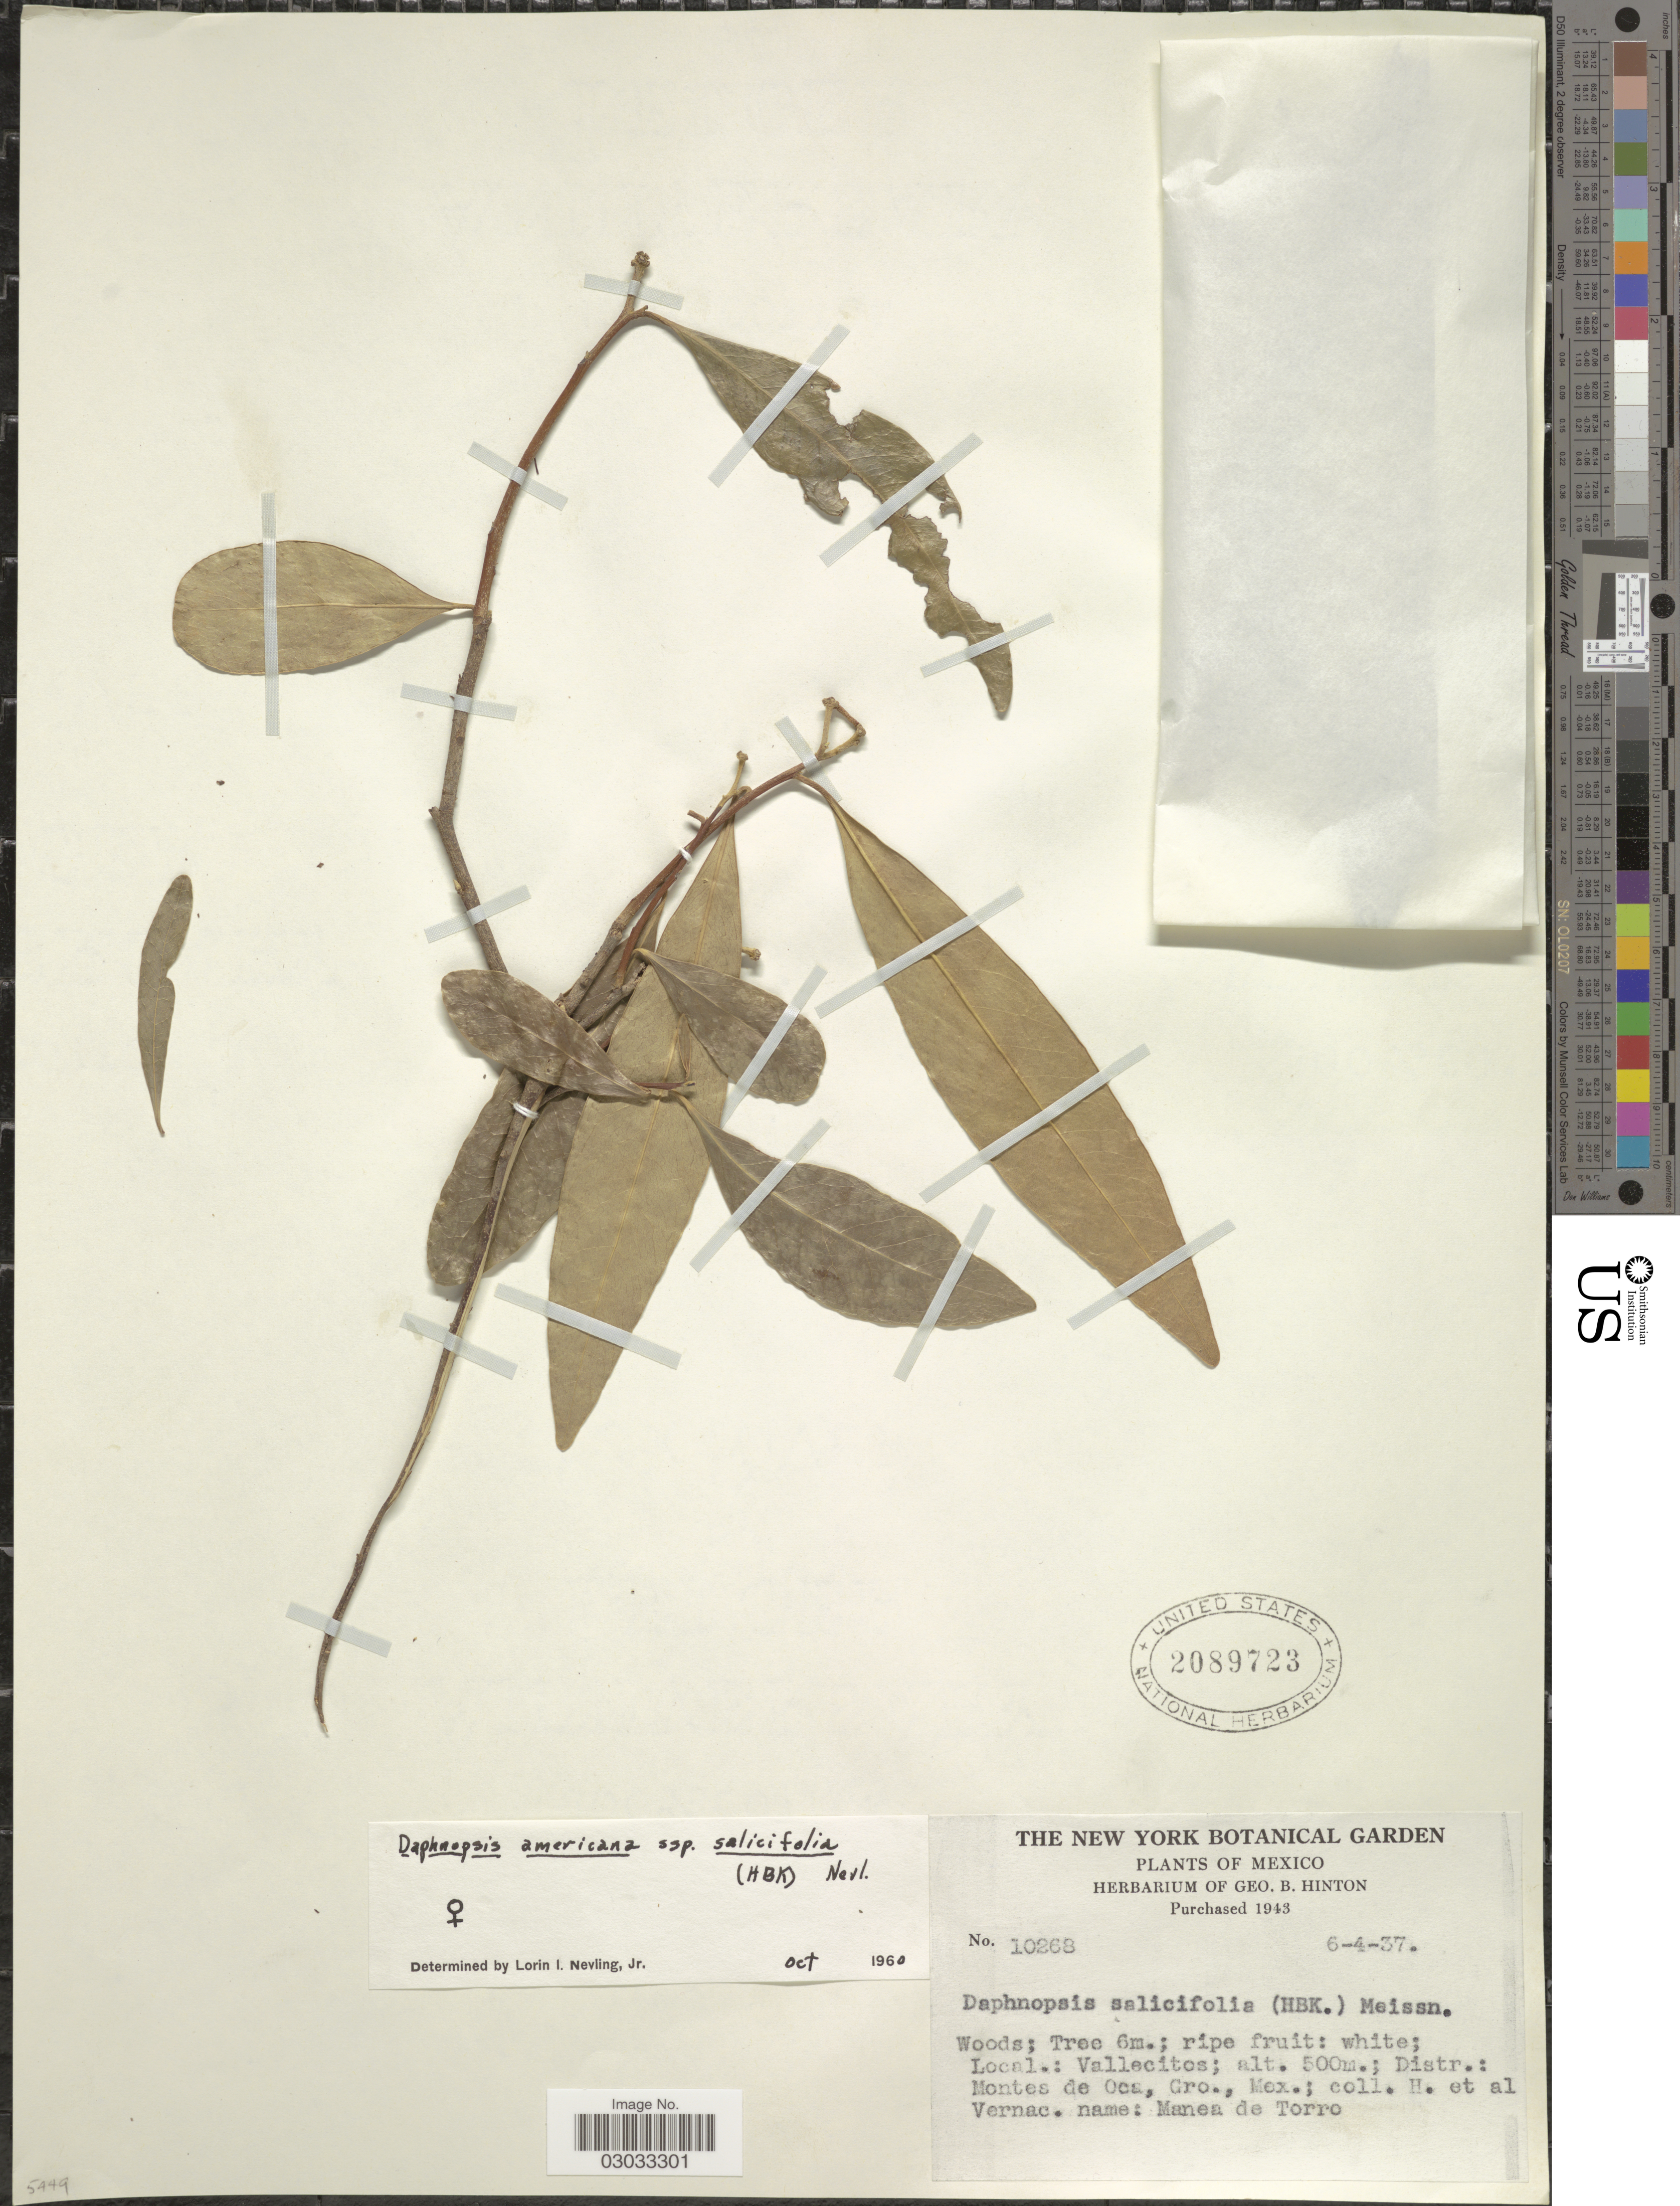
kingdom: Plantae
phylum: Tracheophyta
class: Magnoliopsida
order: Malvales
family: Thymelaeaceae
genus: Daphnopsis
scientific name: Daphnopsis americana subsp. salicifolia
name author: Nevling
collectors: G. B. Hinton & et al.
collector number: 10268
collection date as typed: Transcribed d/m/y: 6/4/37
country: Mexico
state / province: Guerrero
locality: Vallecitos; Distr.: Montes de Oca.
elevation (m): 500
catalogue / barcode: US 2089723